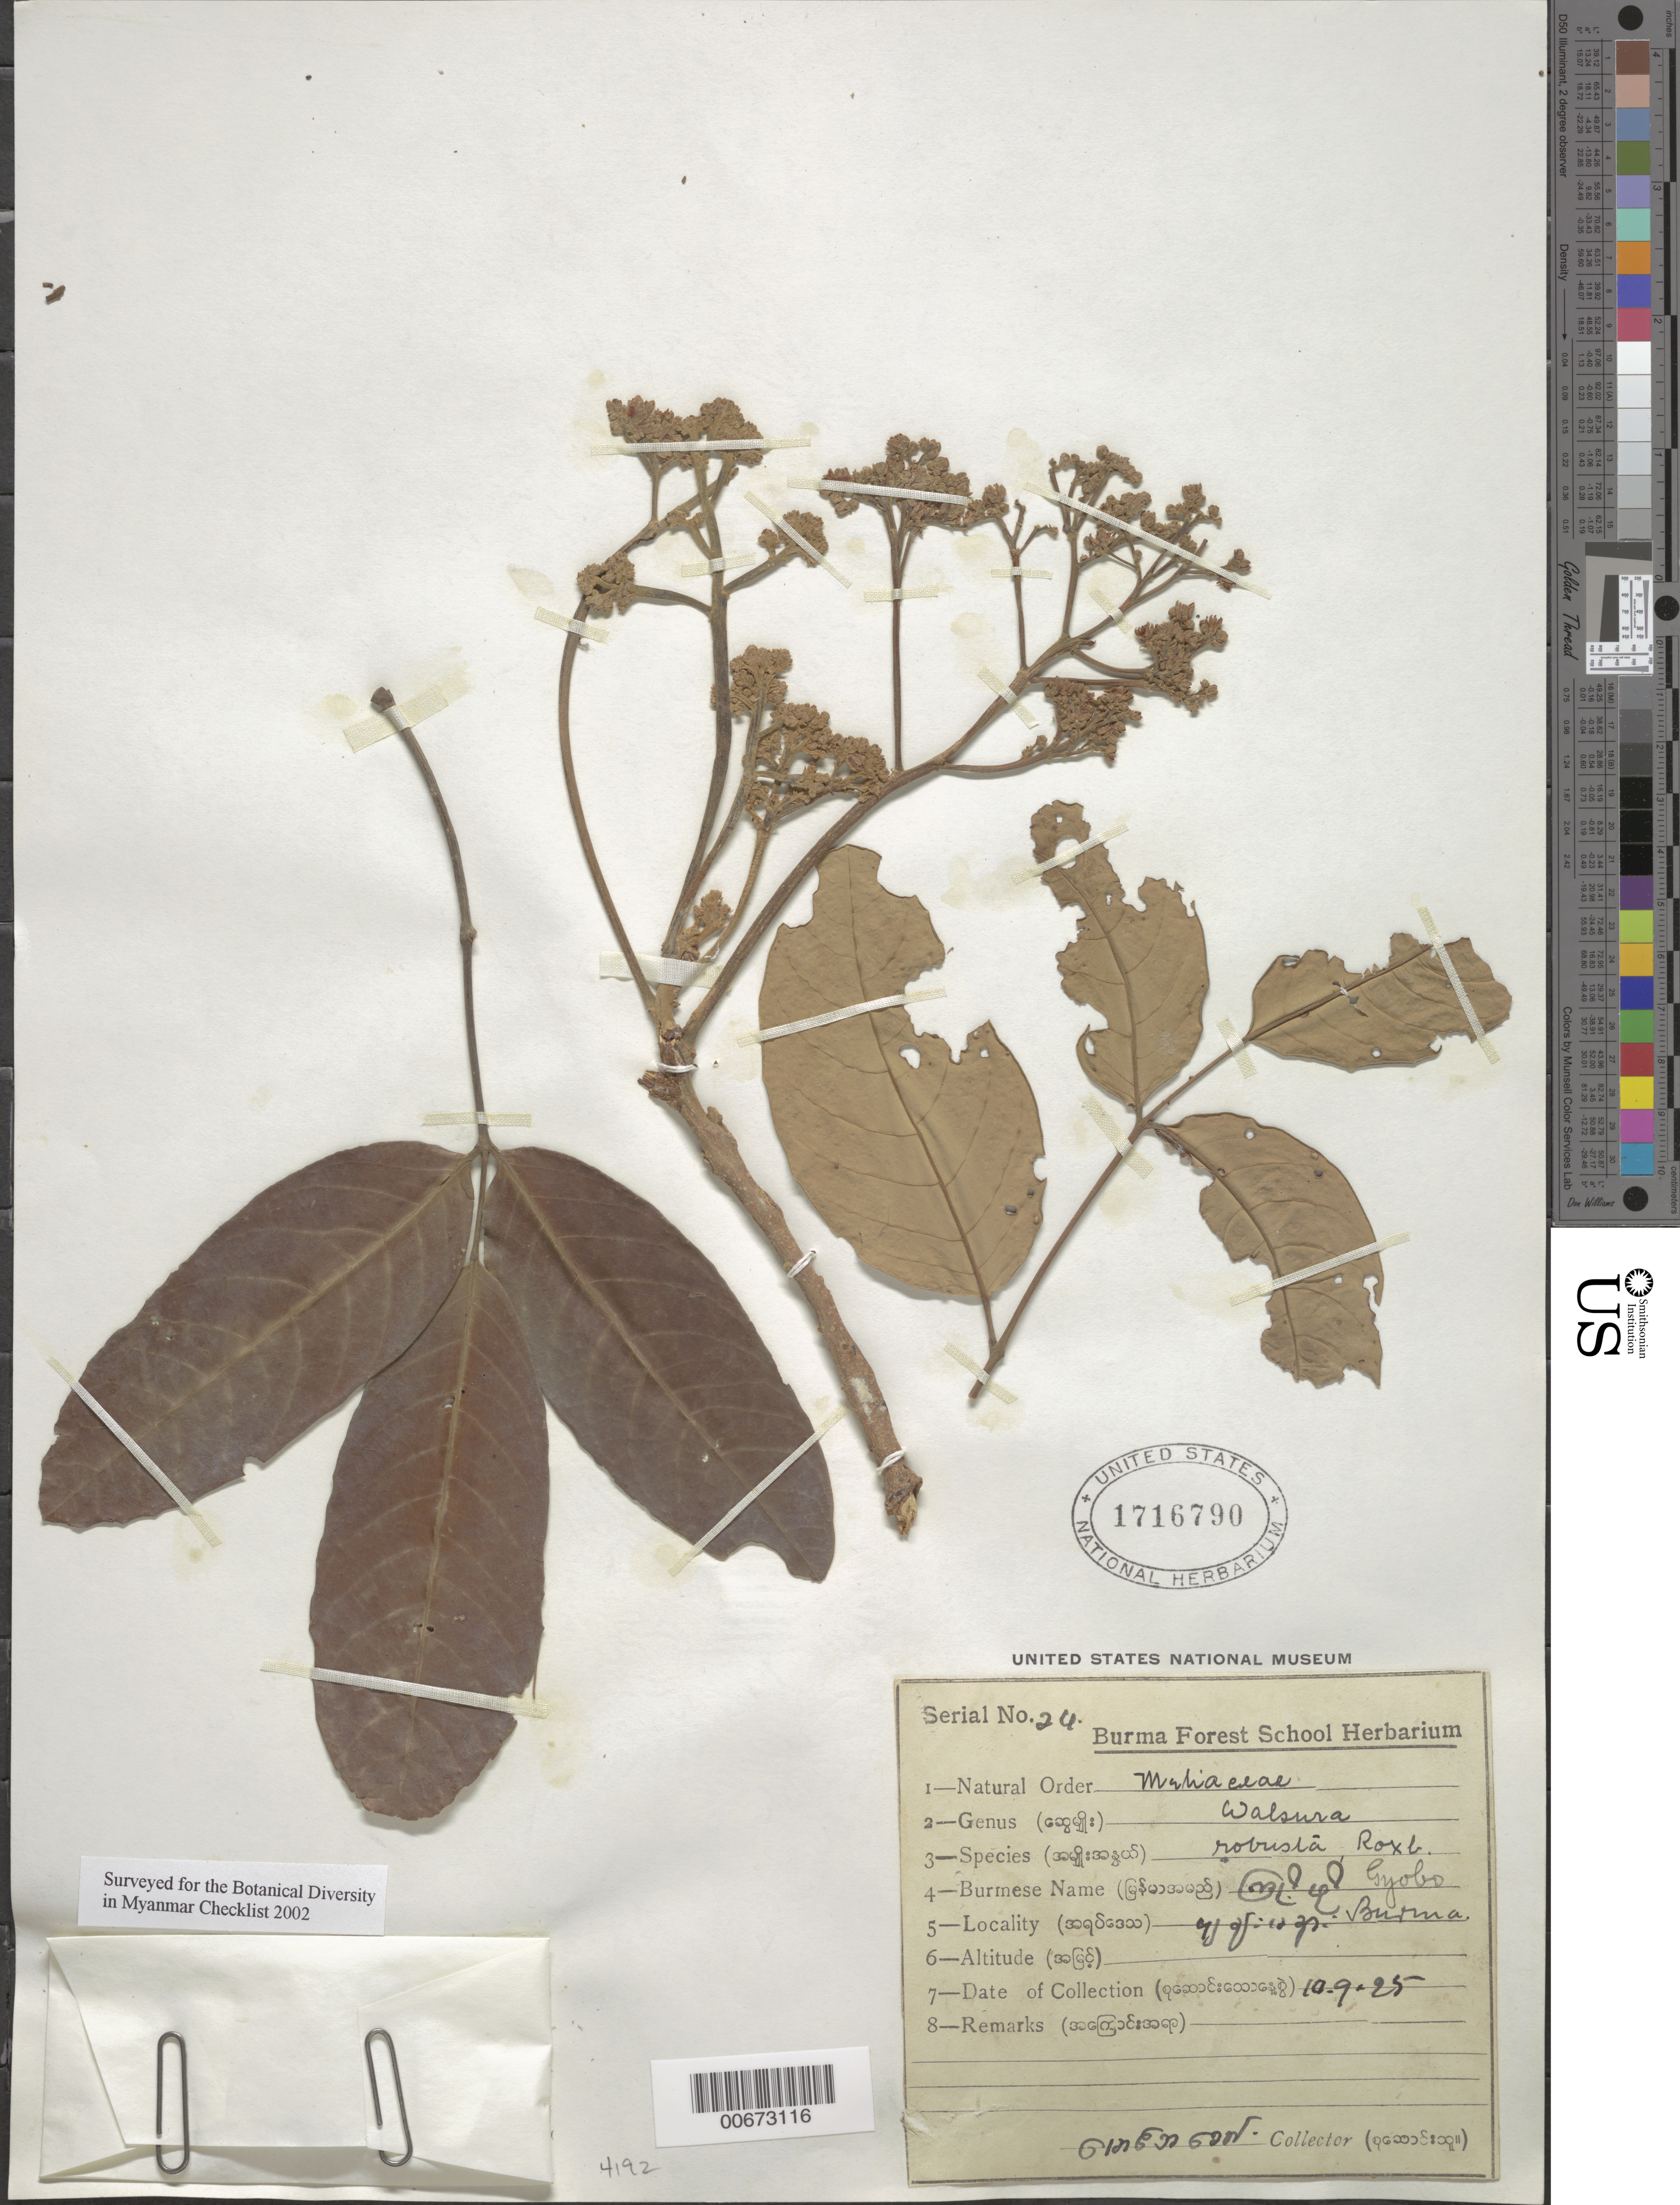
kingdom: Plantae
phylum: Tracheophyta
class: Magnoliopsida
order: Sapindales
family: Meliaceae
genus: Walsura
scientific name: Walsura robusta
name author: Roxb.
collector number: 23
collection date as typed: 10 Sep 1925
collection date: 1925-09-10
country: Myanmar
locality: Gyobo.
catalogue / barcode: US 1716790